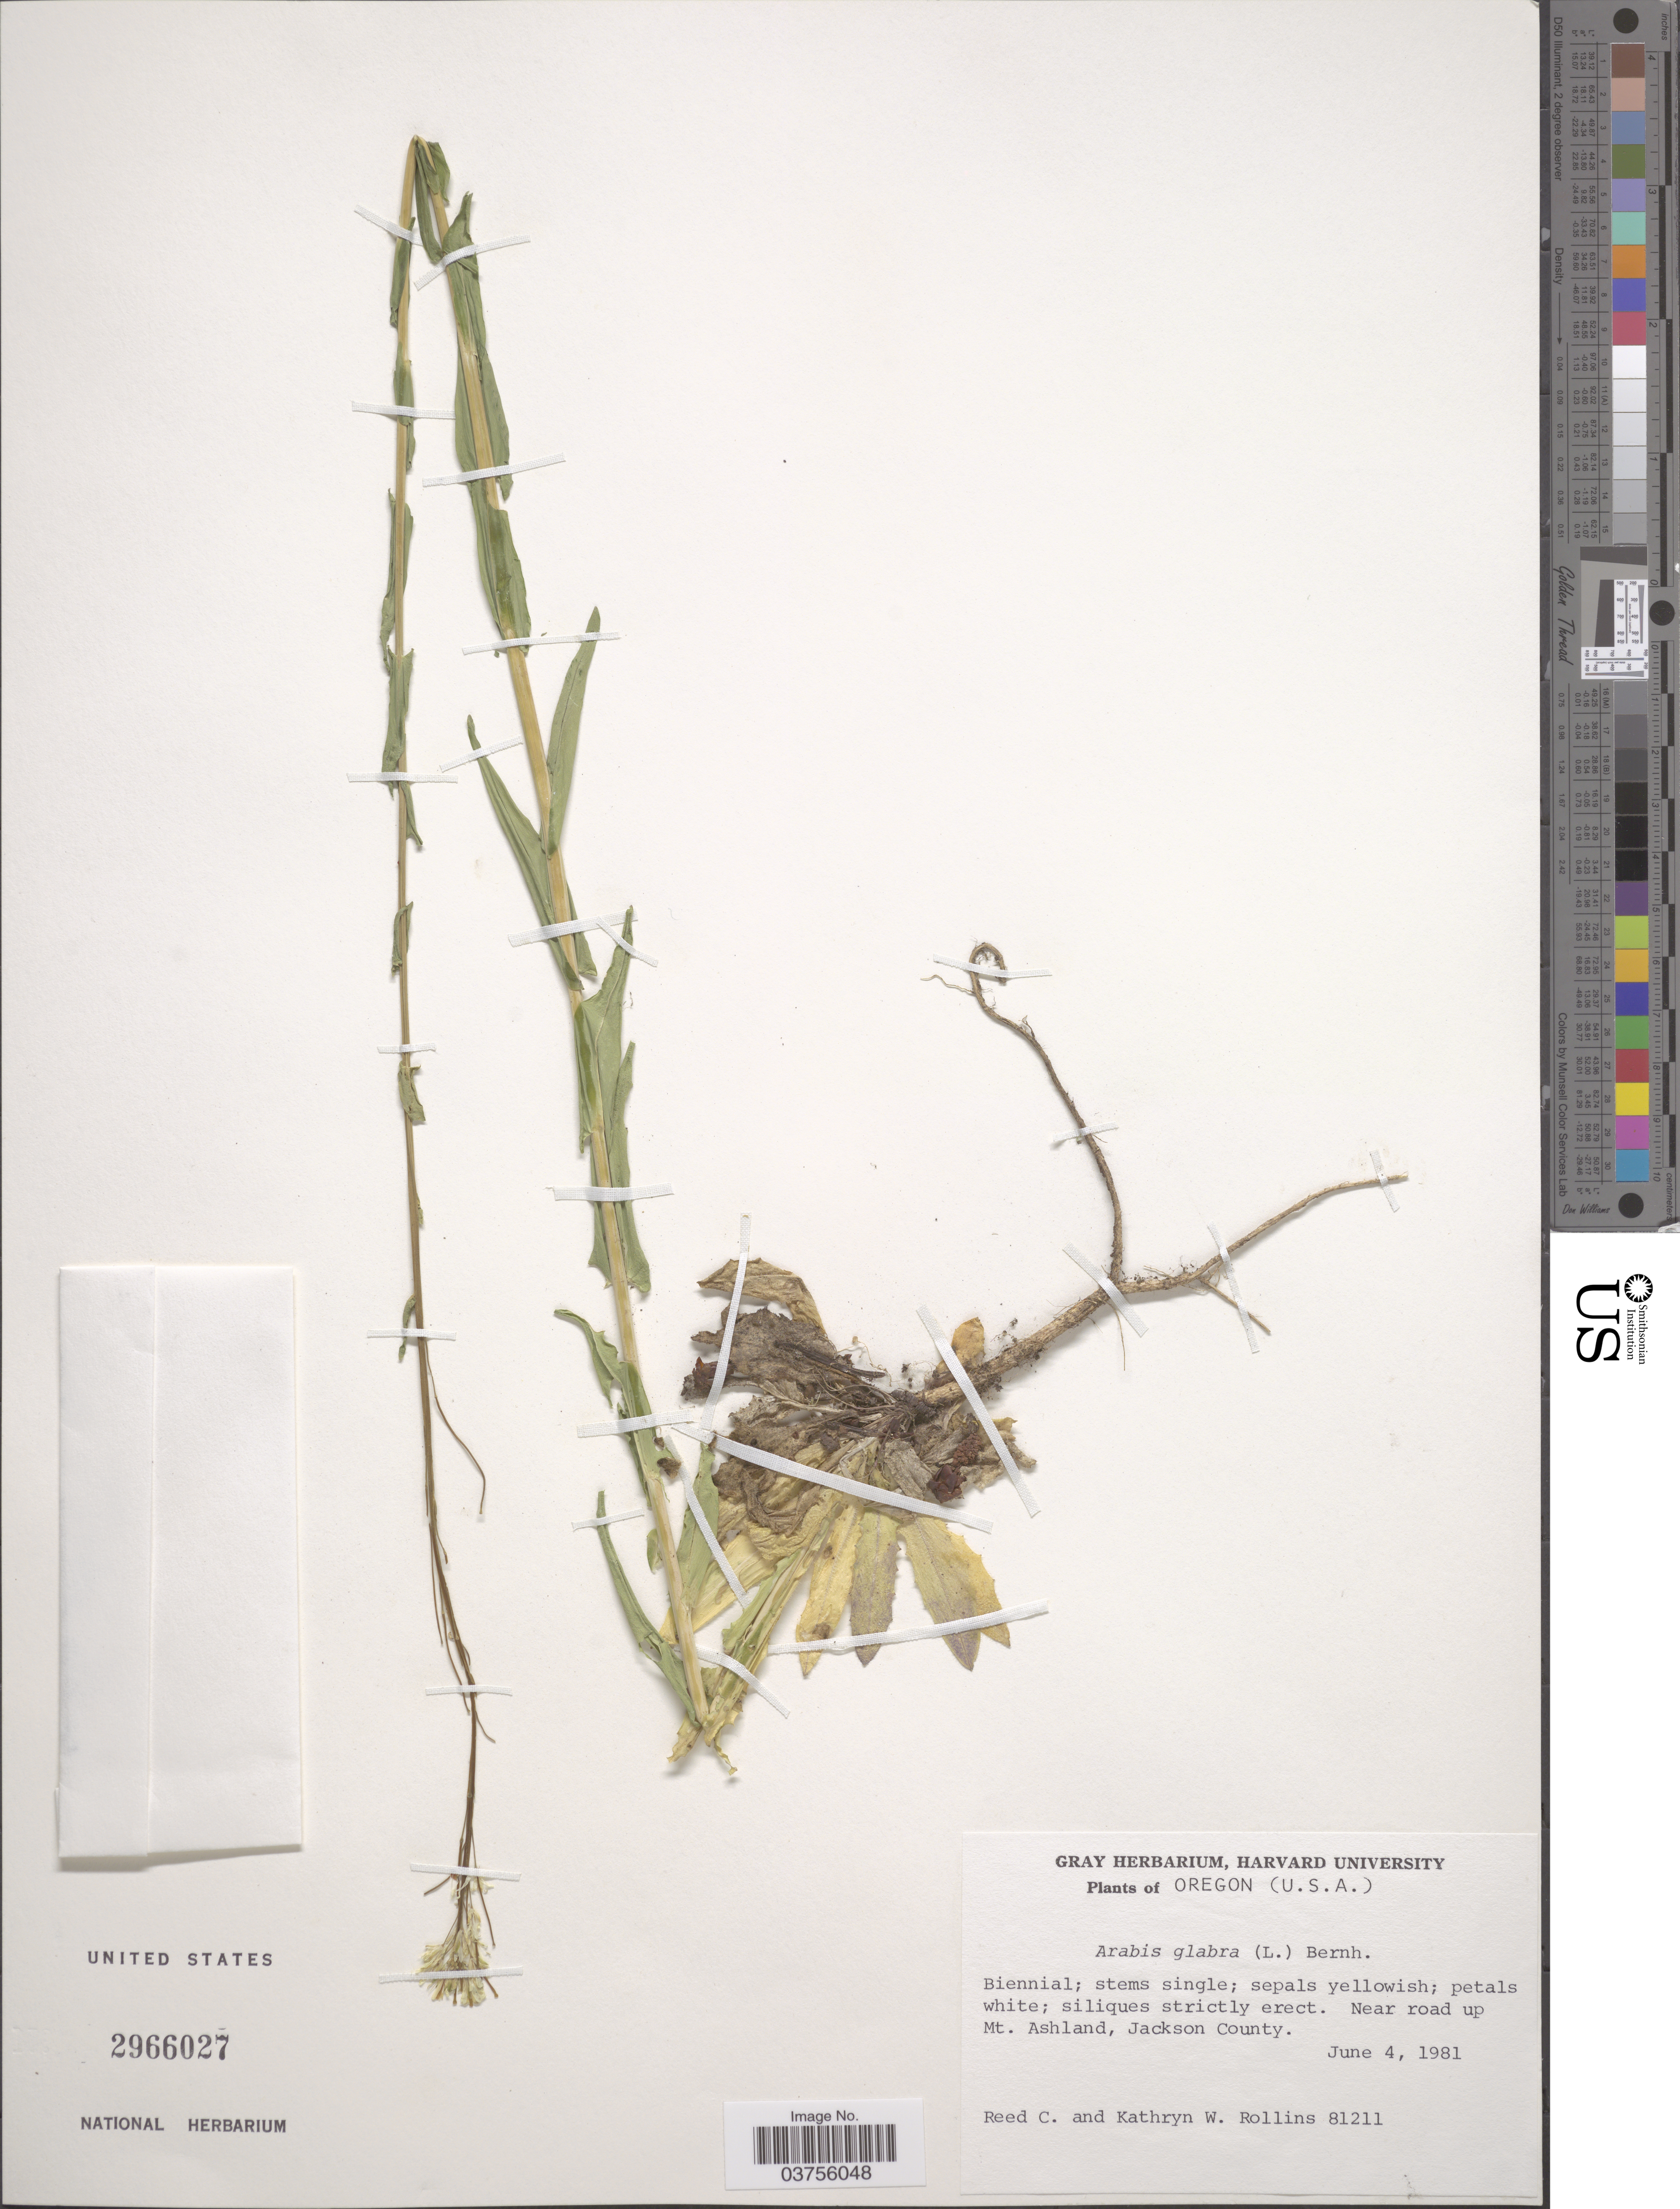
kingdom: Plantae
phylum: Tracheophyta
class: Magnoliopsida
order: Brassicales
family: Brassicaceae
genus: Turritis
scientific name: Turritis glabra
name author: L.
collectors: R. C. Rollins & K. W. Rollins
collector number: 81211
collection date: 1981-06-04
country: United States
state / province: Oregon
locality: Near road up Mt. Ashland, Jackson County.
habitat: near road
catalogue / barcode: US 2966027